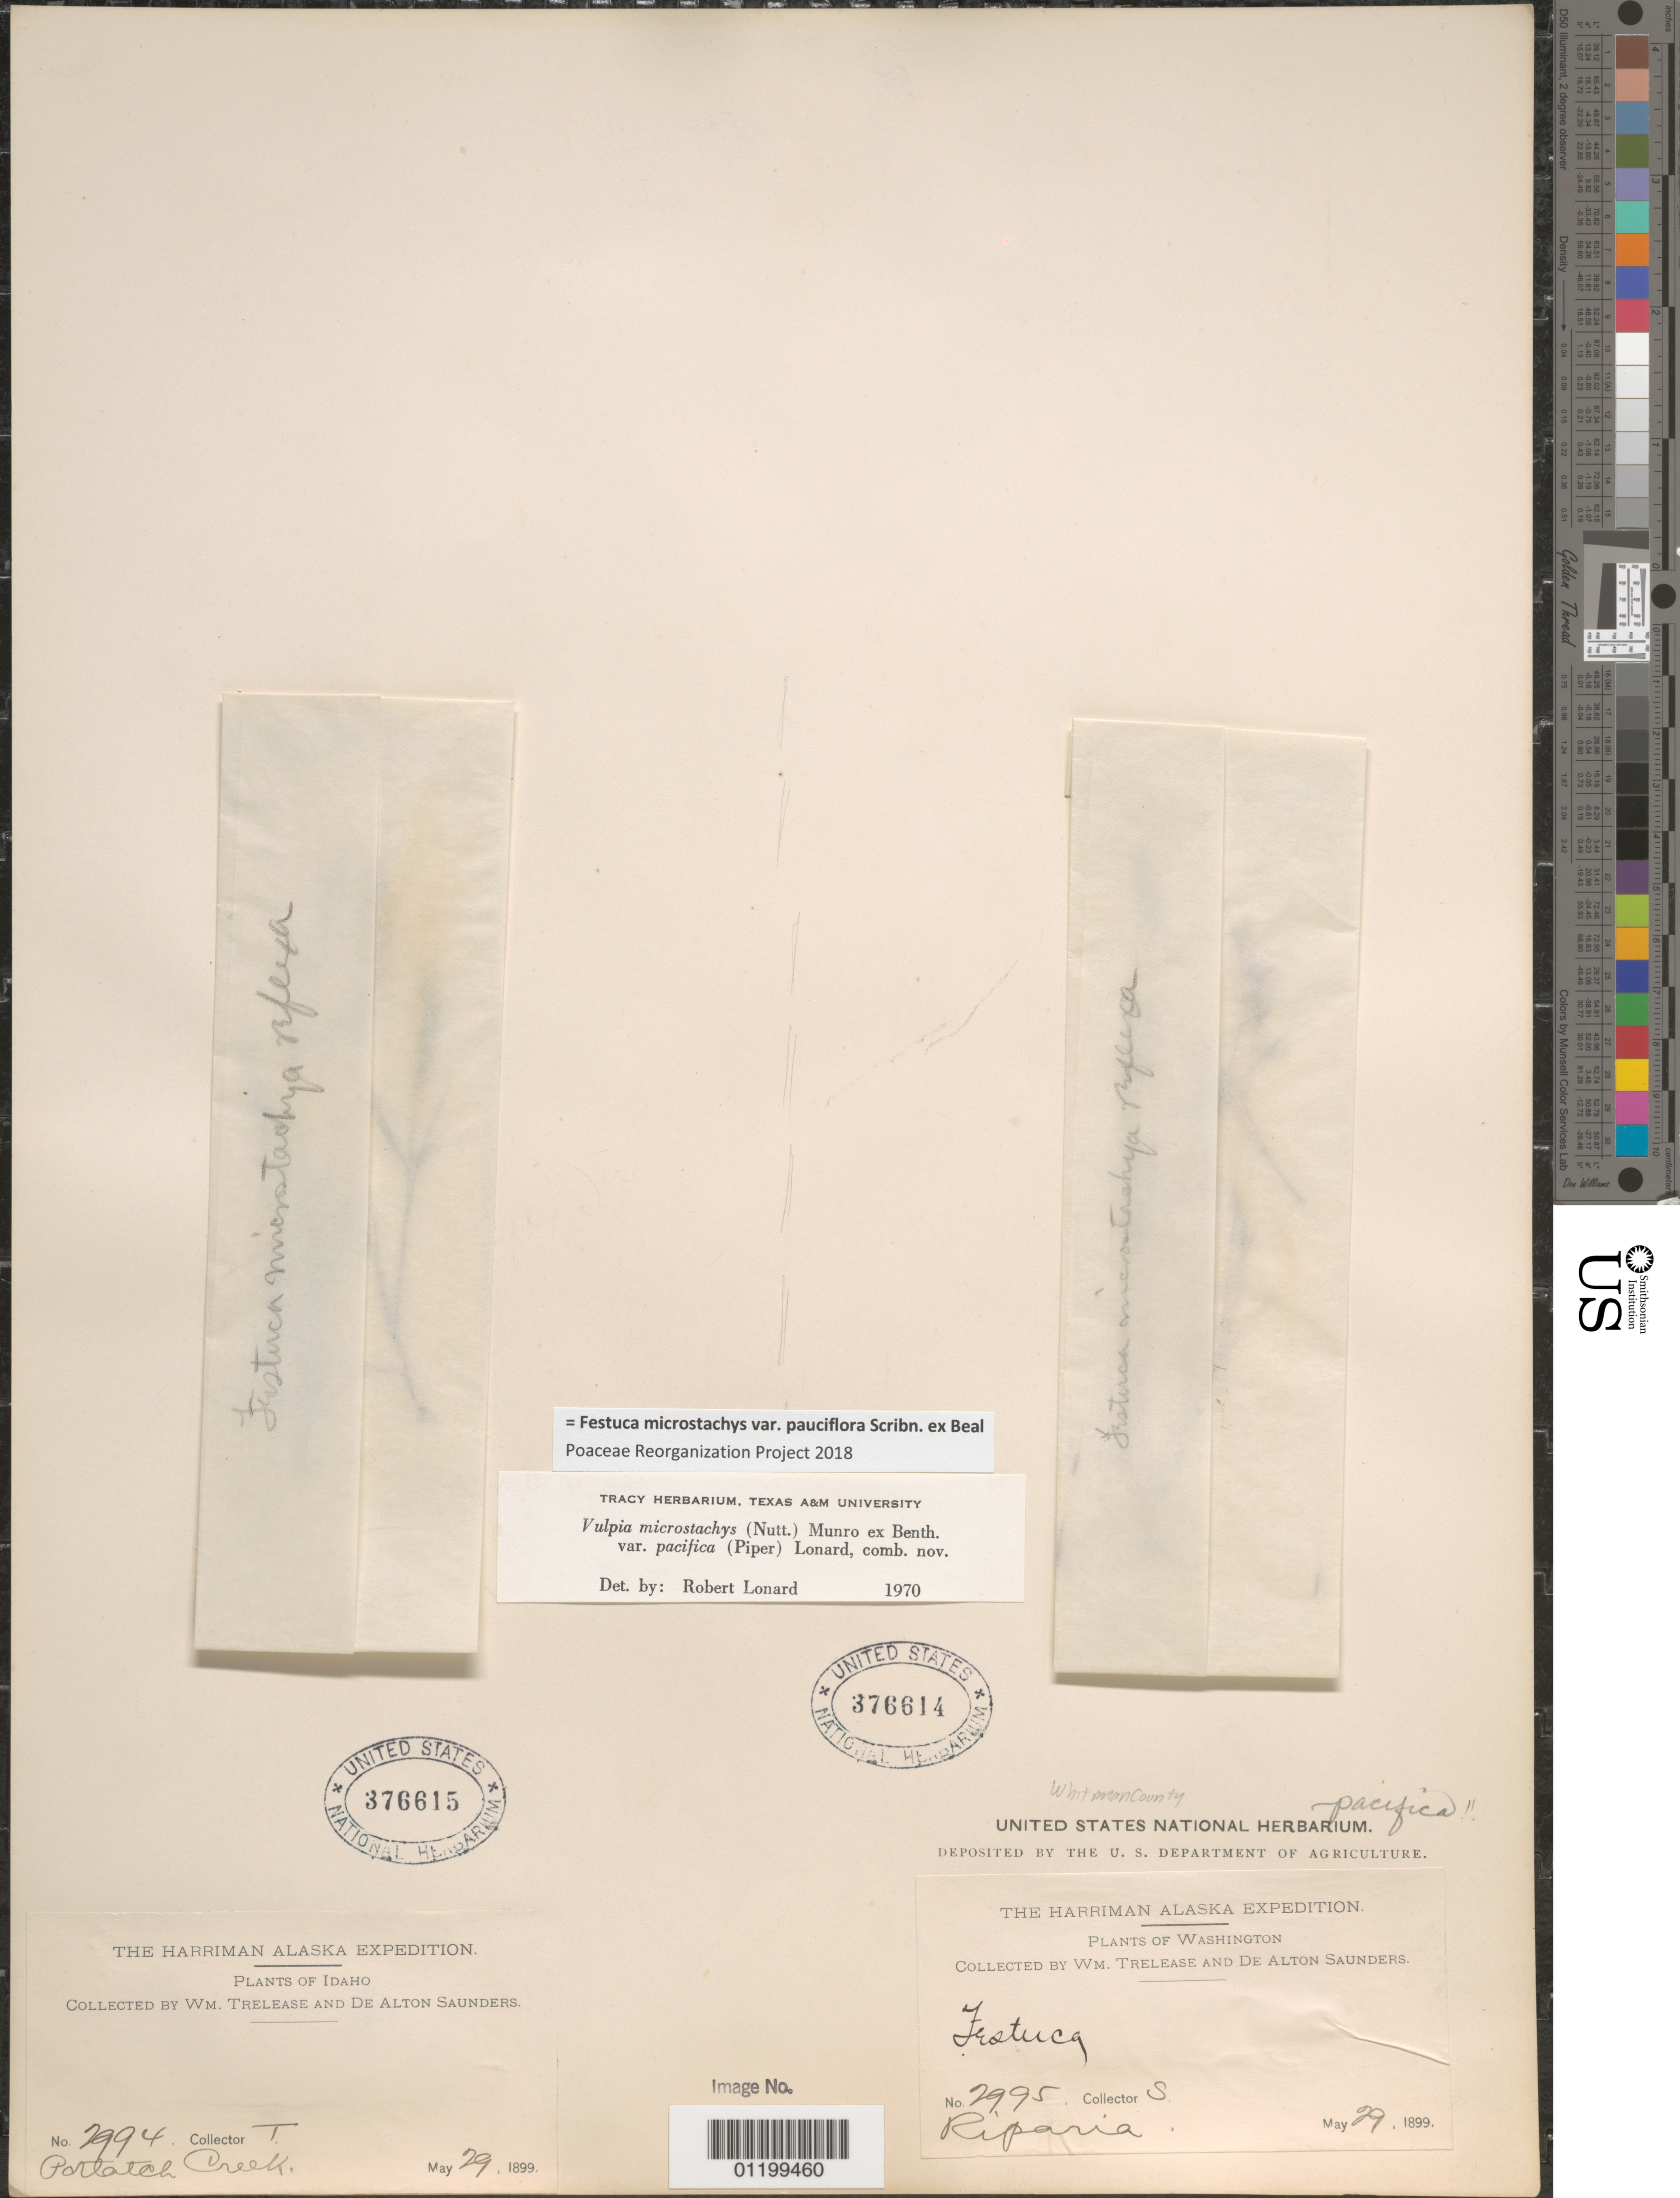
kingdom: Plantae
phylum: Tracheophyta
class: Liliopsida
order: Poales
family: Poaceae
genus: Festuca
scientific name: Festuca microstachys var. pauciflora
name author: Scribn. ex W.J. Beal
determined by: Poaceae Reorganization Project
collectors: W. Trelease & D. Saunders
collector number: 2994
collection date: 1899-05-29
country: United States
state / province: Idaho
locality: Potlatch Creek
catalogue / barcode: US 376615